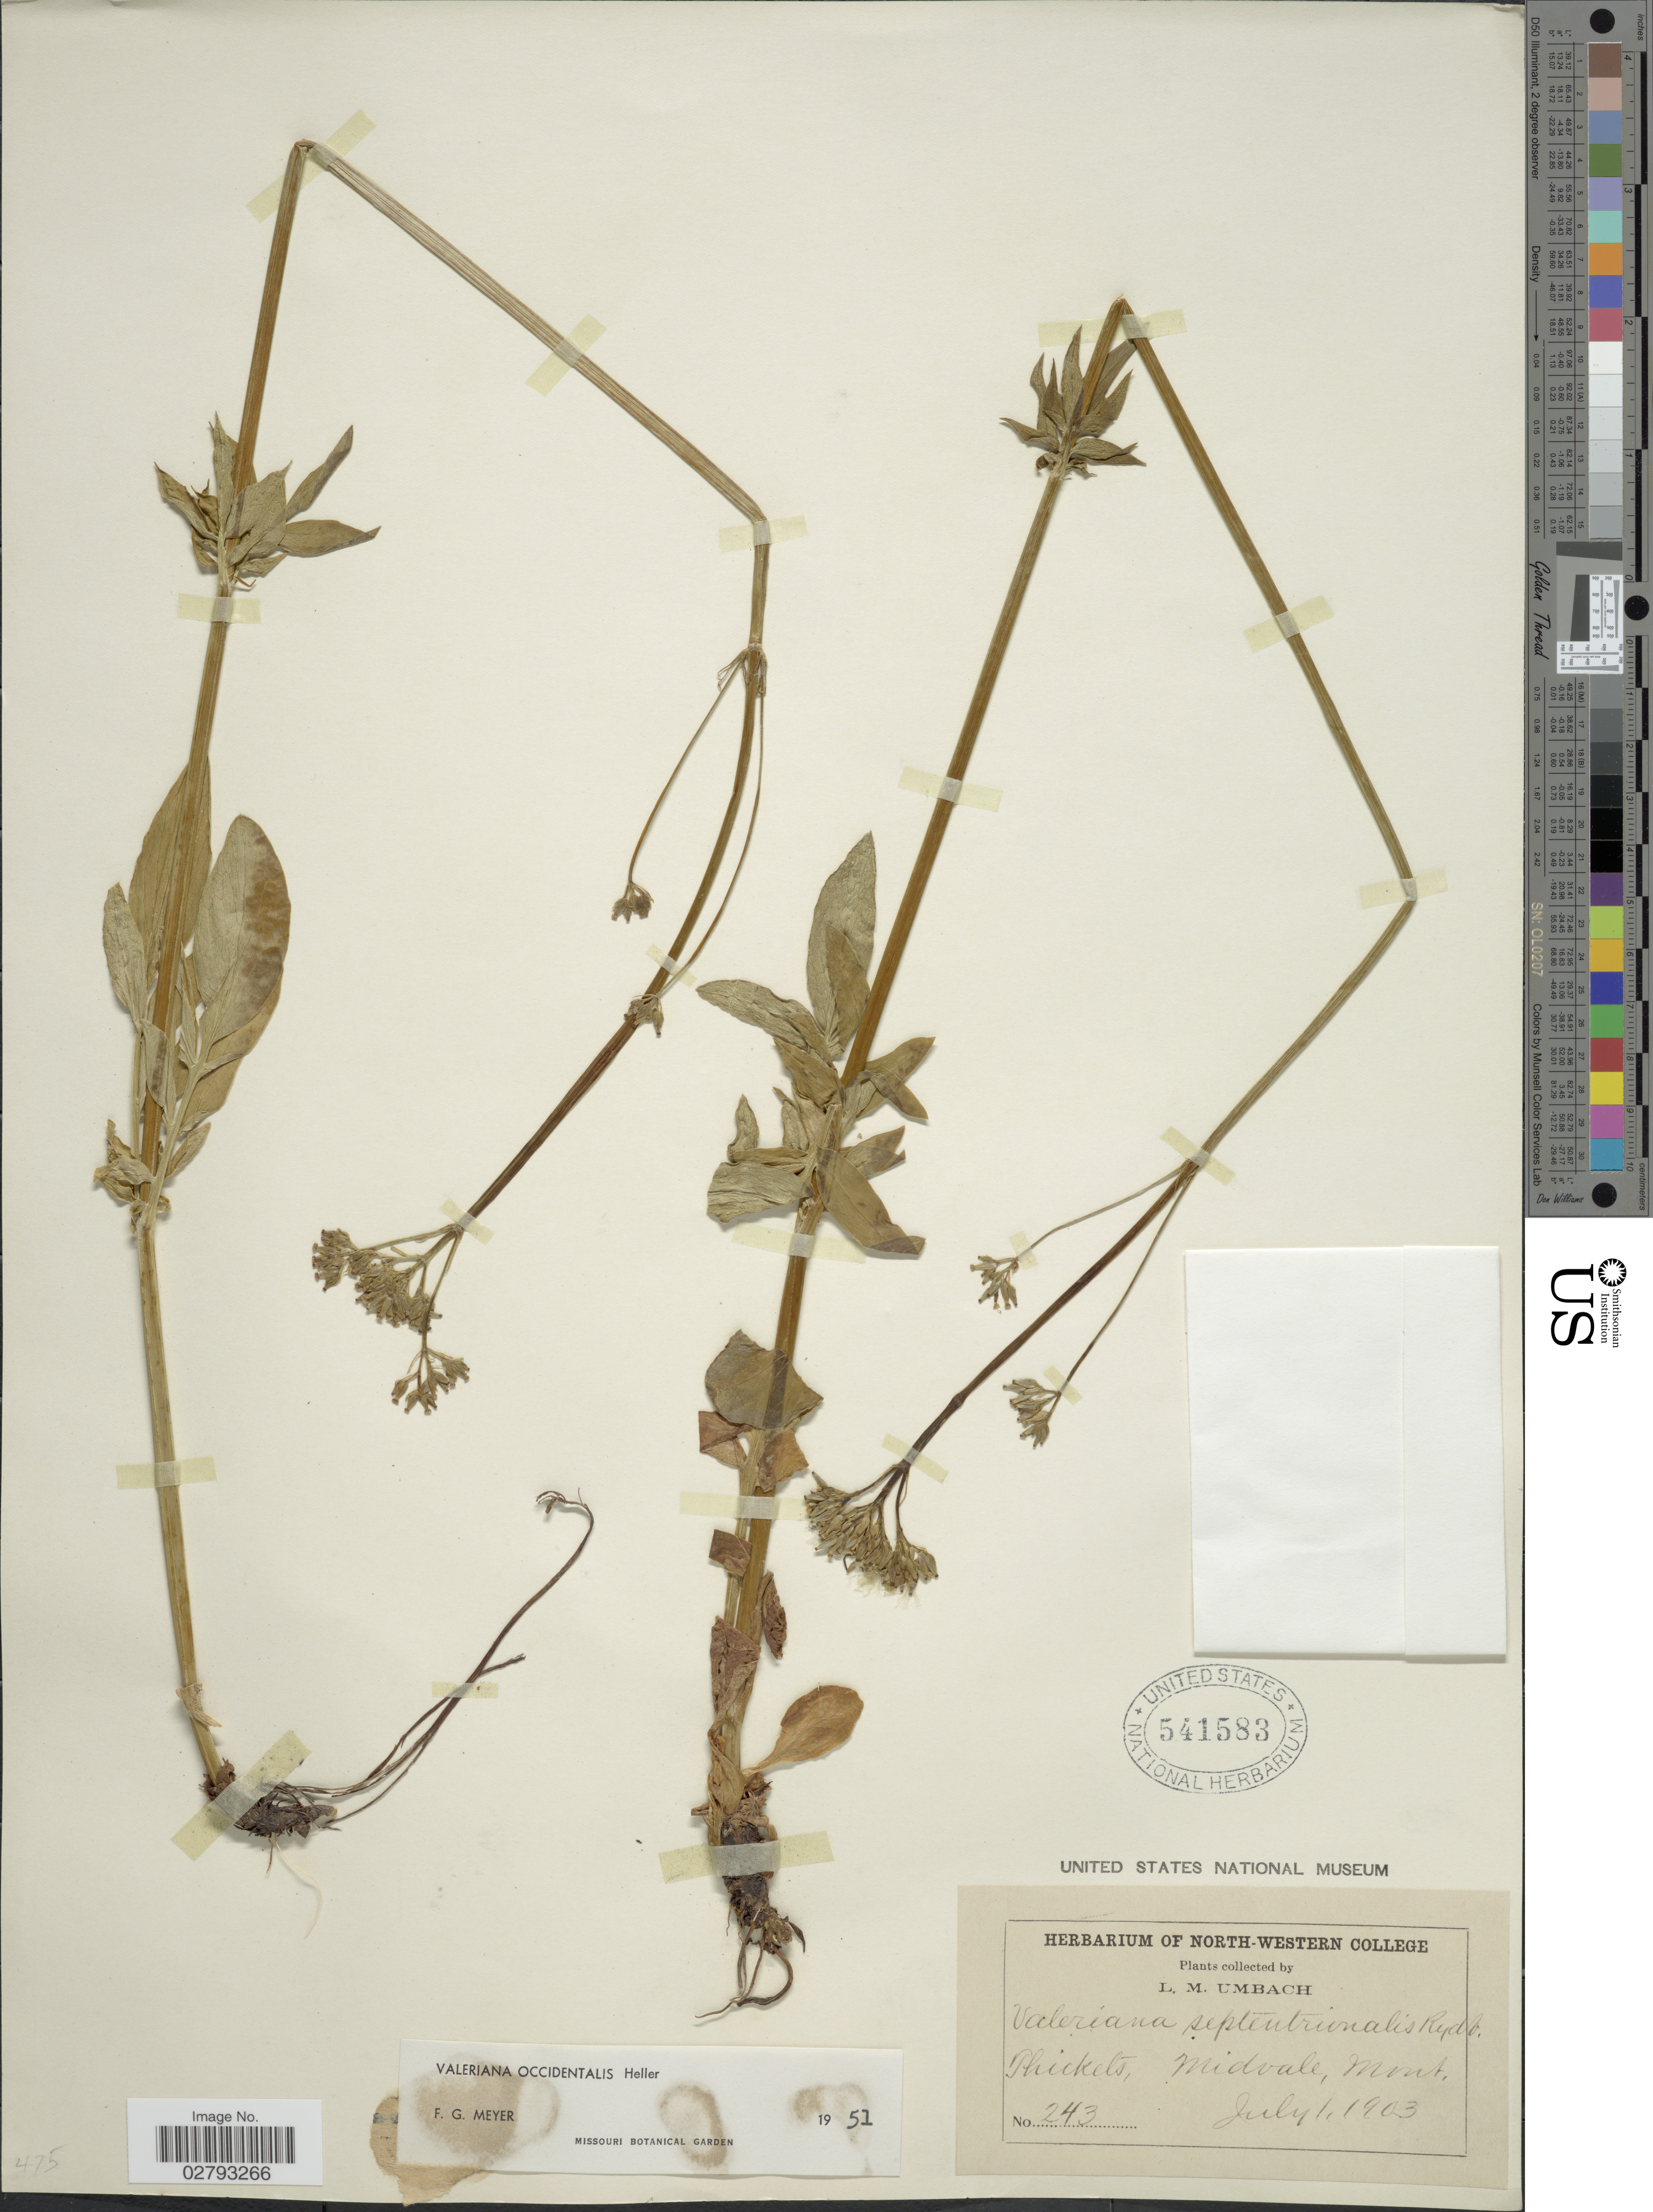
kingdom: Plantae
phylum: Tracheophyta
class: Magnoliopsida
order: Dipsacales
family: Caprifoliaceae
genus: Valeriana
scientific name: Valeriana occidentalis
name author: A. Heller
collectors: L. M. Umbach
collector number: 243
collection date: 1903-07-01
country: United States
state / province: Montana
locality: Midvale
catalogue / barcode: US 541583